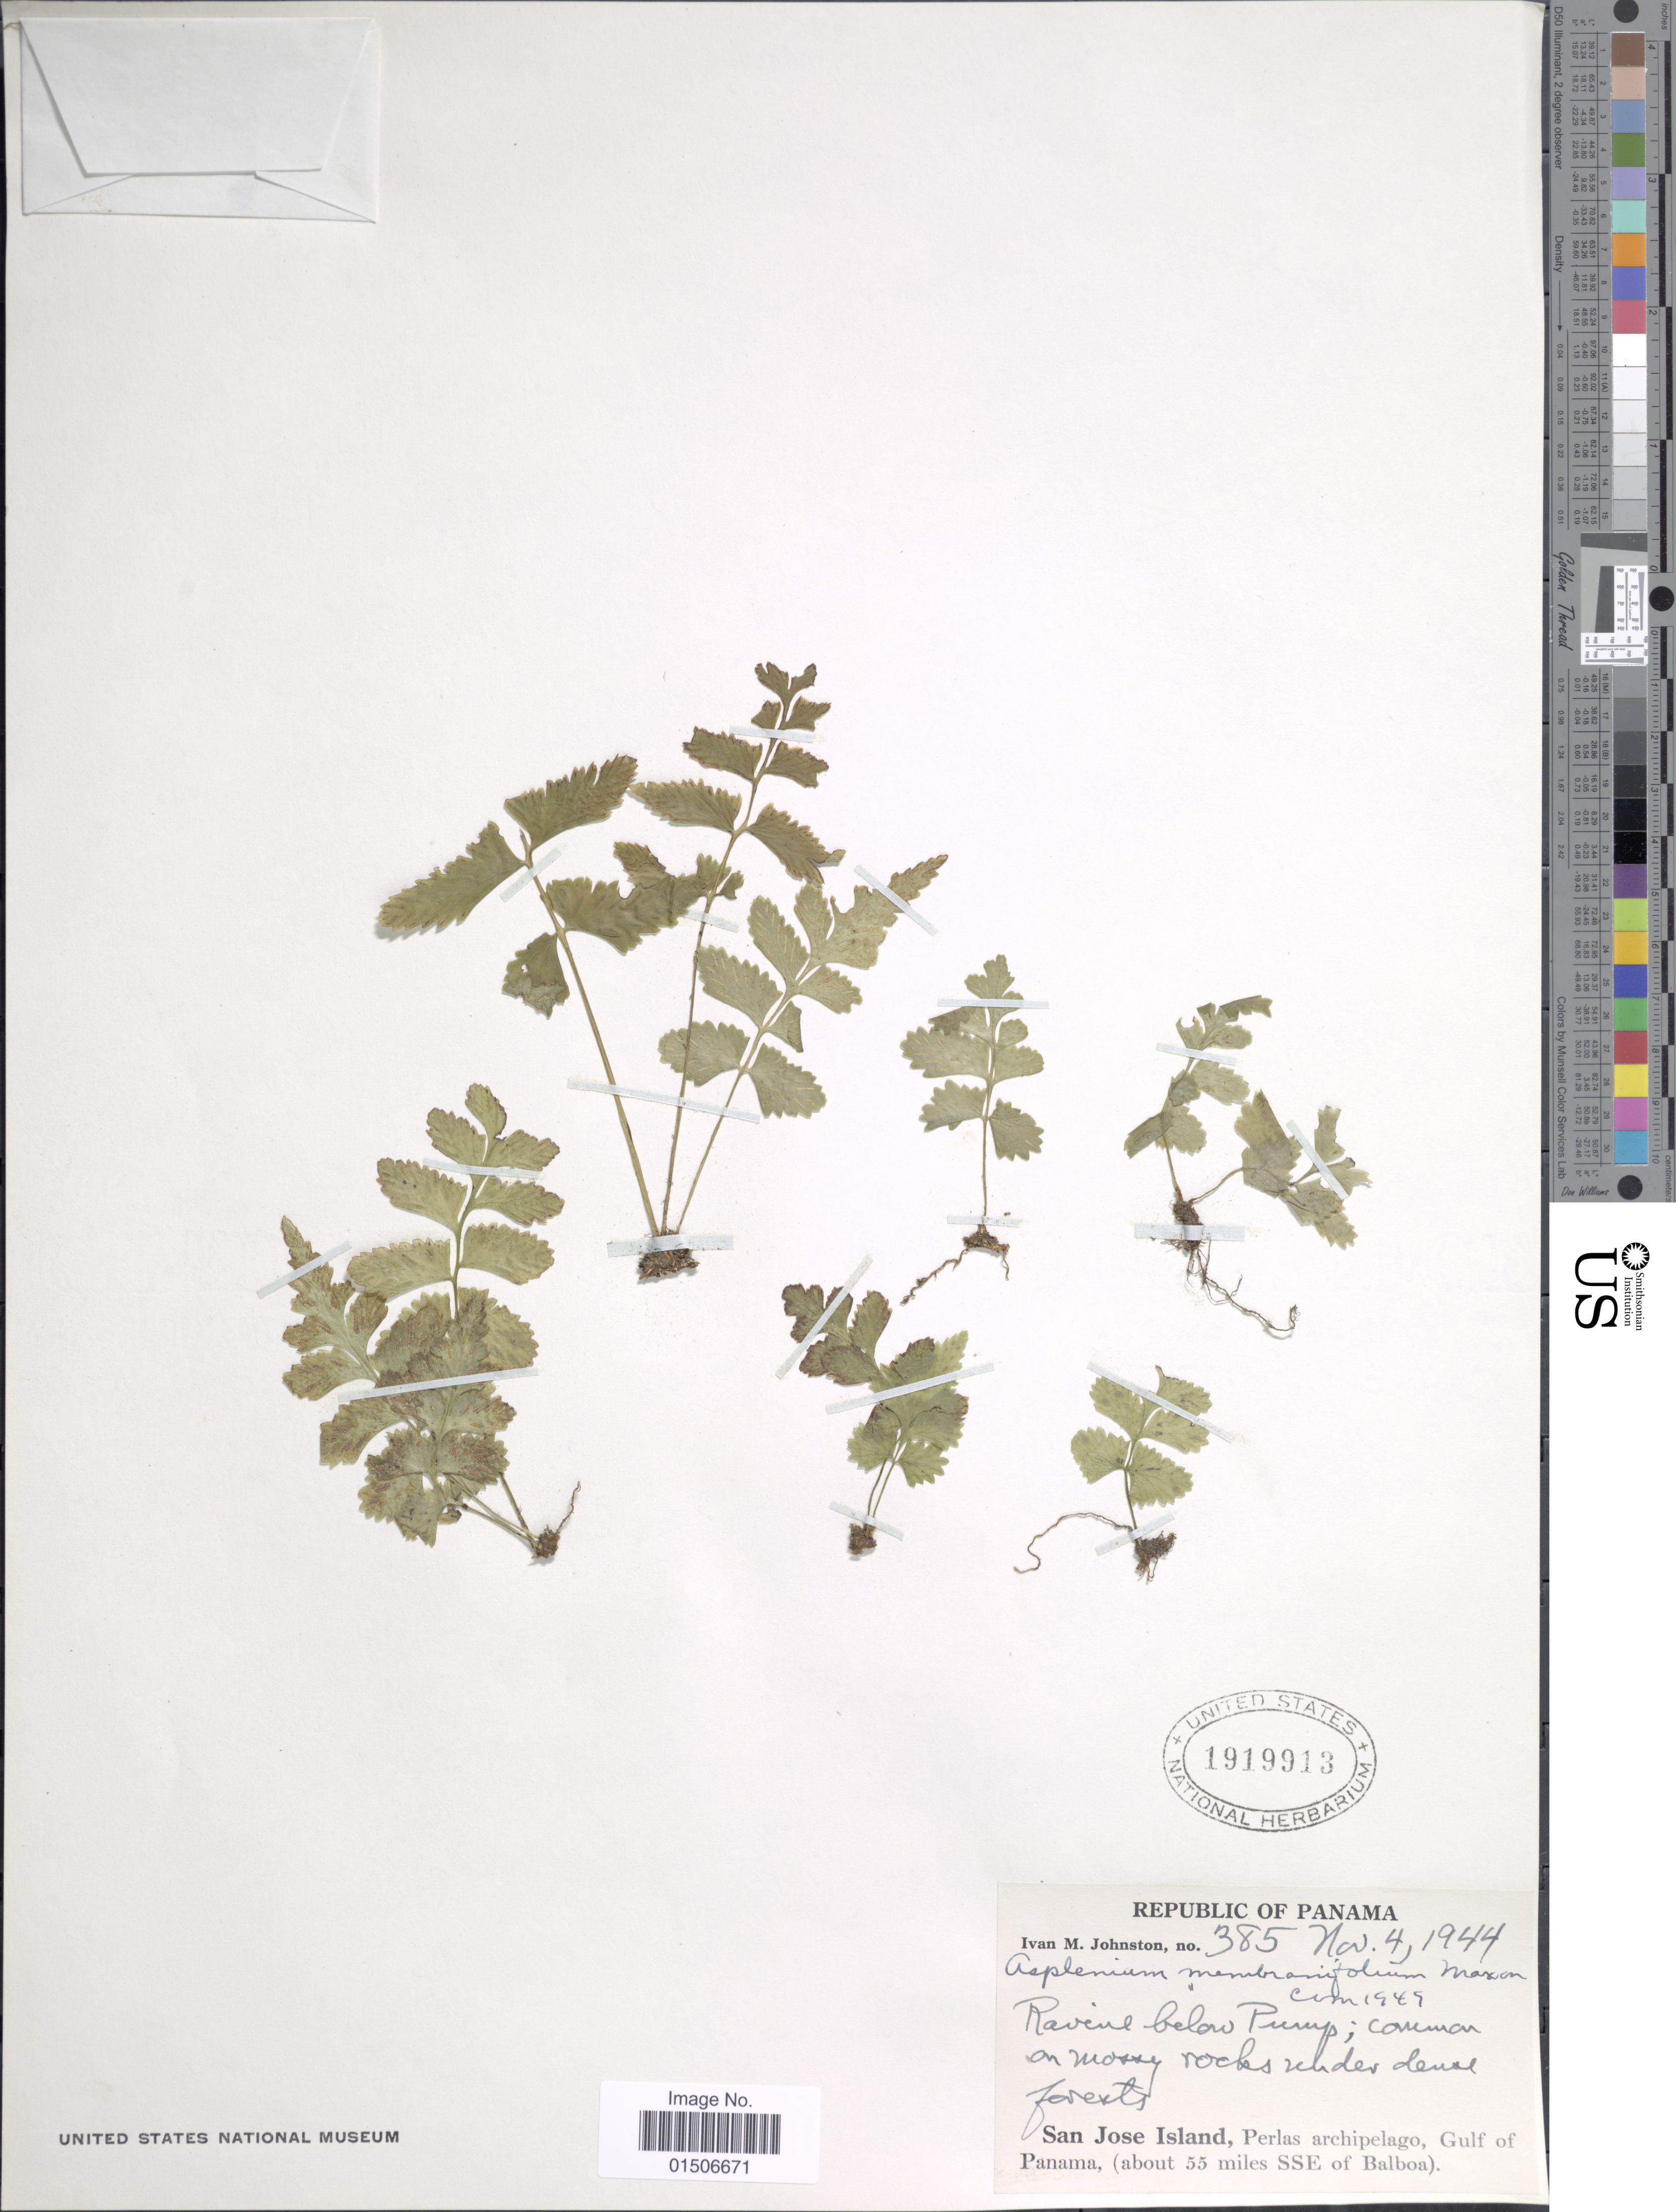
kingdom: Plantae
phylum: Tracheophyta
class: Polypodiopsida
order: Polypodiales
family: Aspleniaceae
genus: Asplenium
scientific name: Asplenium hoffmannii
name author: Hieron.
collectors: I.M. Johnston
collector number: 385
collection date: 1944-11-04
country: Panama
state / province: Panamá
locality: Republic of Panama, Ravine below Pump; common on mossy rocks under dense forest, San Jose Island, Perlas archipelago, Gulf of Panama, (about 55 miles SSE of Balboa)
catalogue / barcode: US 1919913